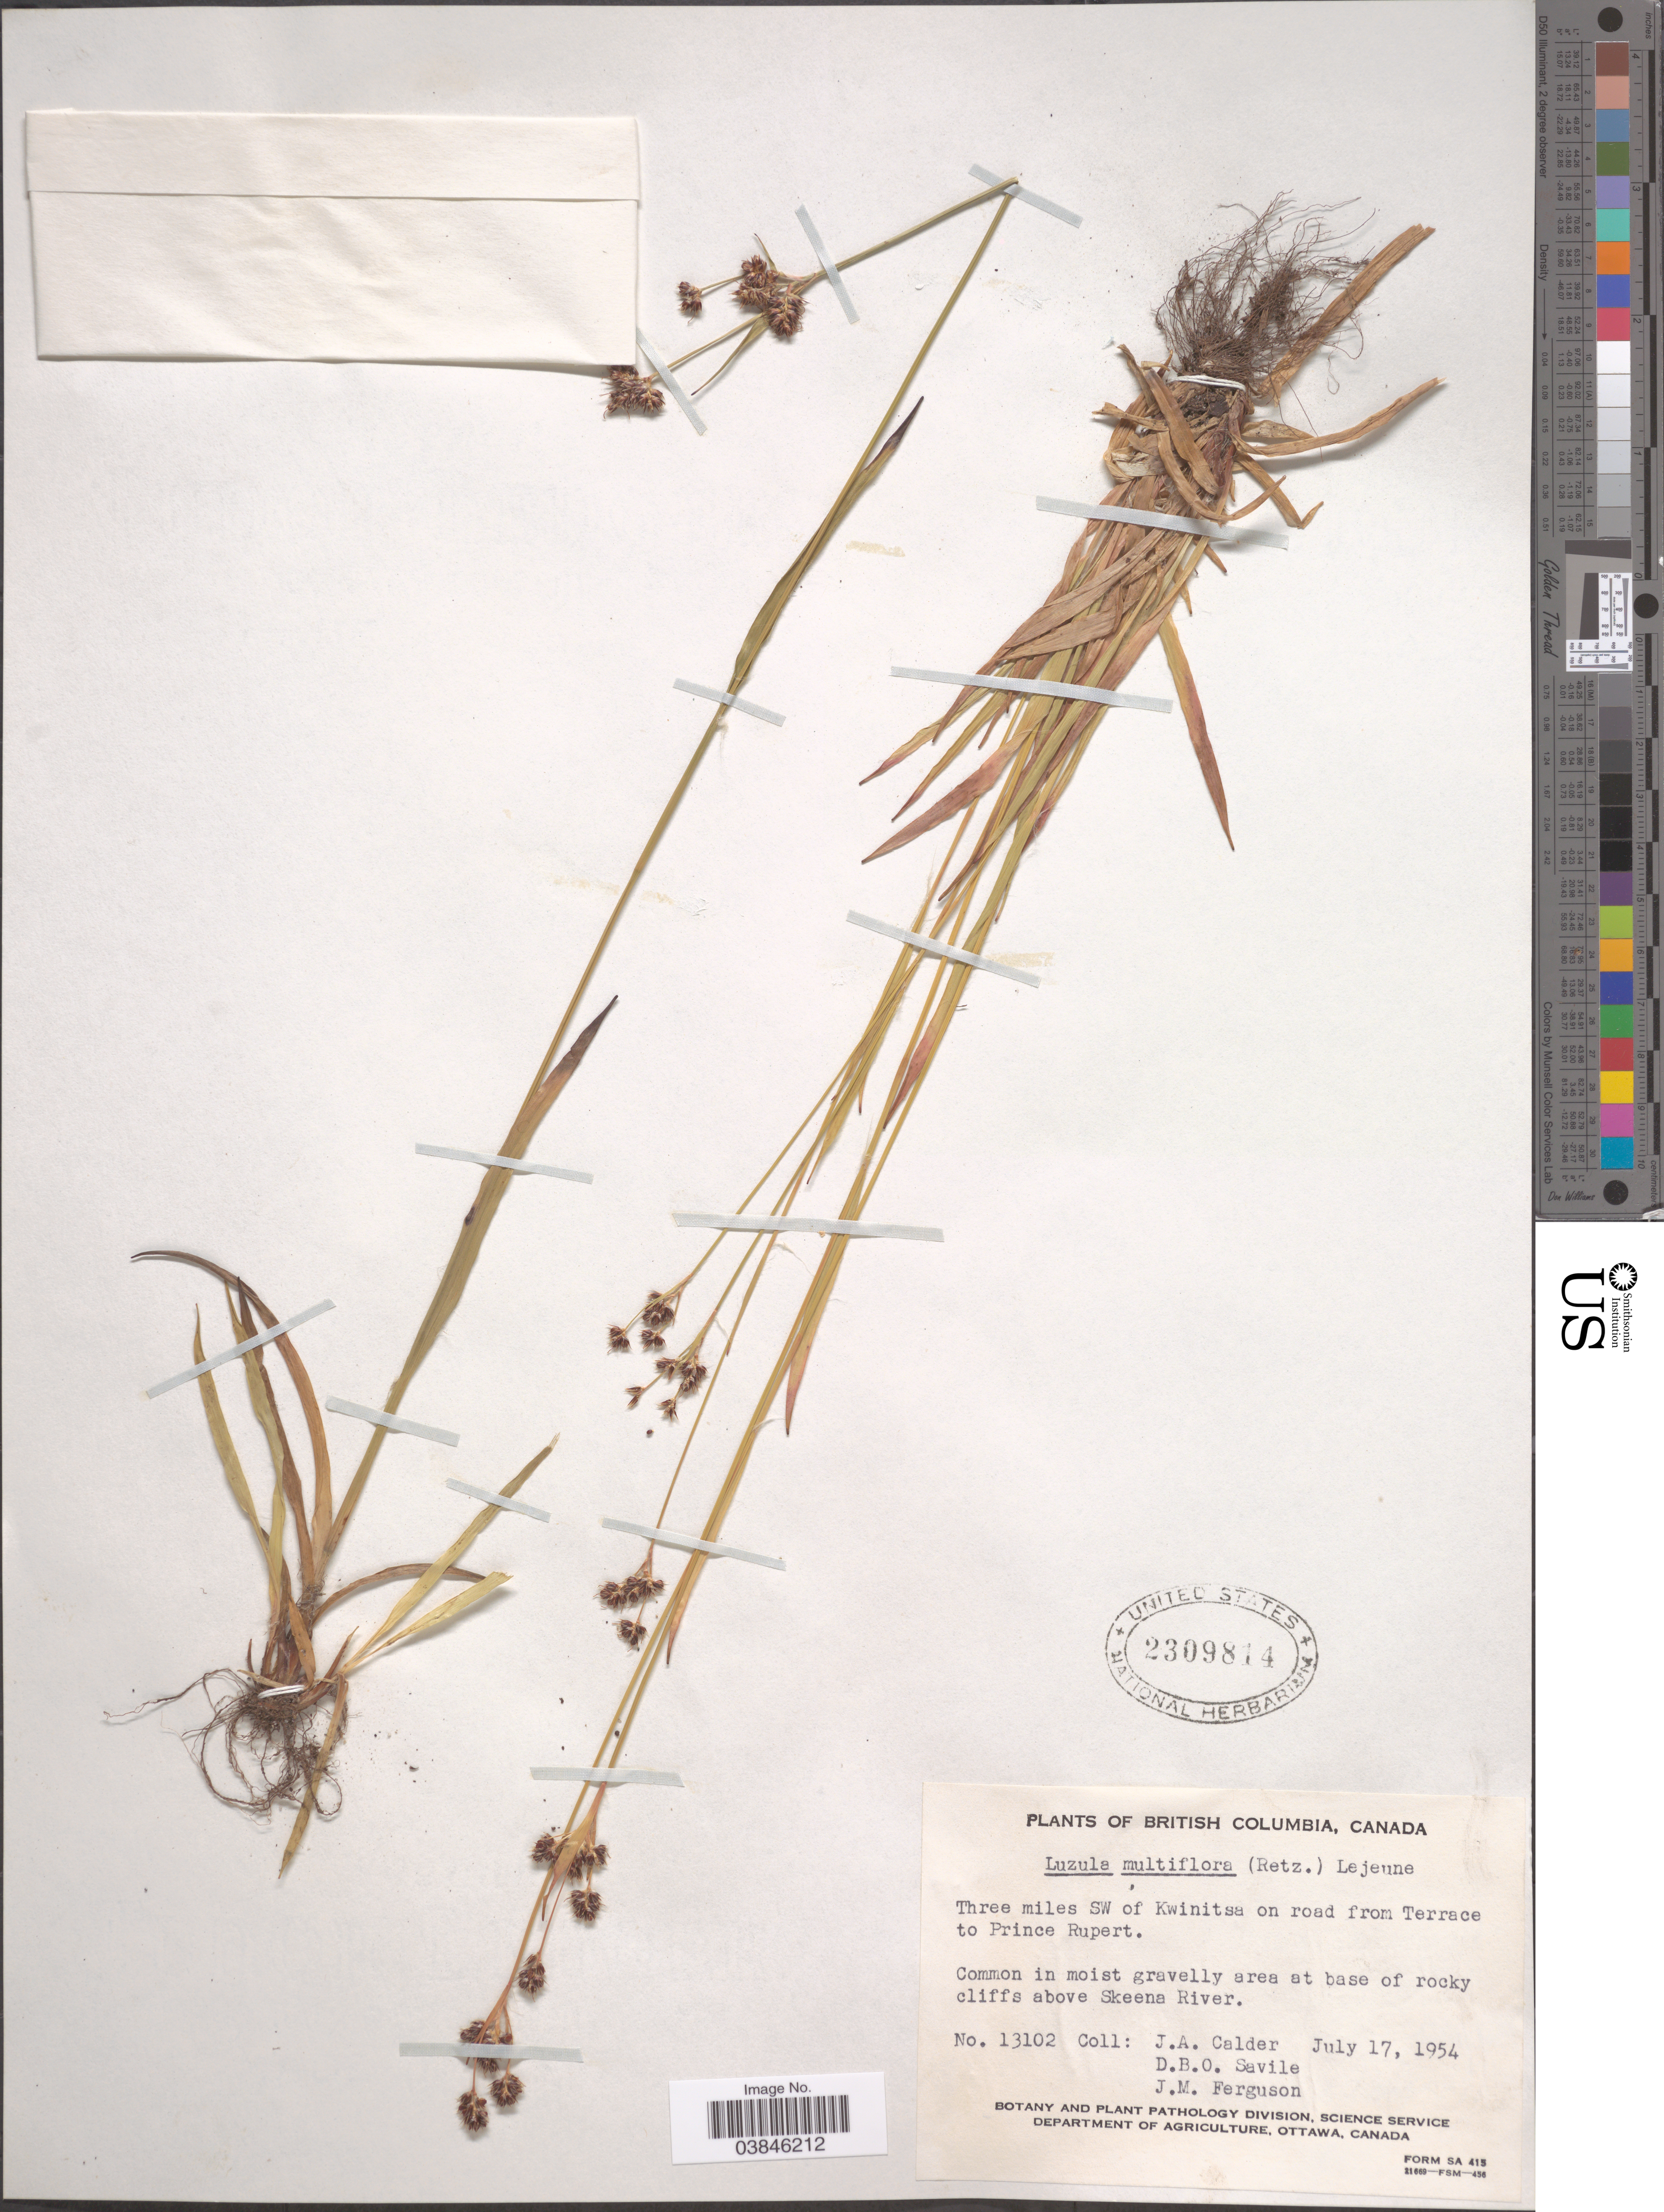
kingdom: Plantae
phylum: Tracheophyta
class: Liliopsida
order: Poales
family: Juncaceae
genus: Luzula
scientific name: Luzula multiflora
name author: (Ehrh.) Lej.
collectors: J. A. Calder, D. Savile & J. M. Ferguson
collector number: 13102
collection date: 1954-07-17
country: Canada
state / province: British Columbia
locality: Three miles SW of Kwinitsa on road from Terrace to Prince Rupert. Area at base of rocky cliffs above Skeena River.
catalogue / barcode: US 2309814